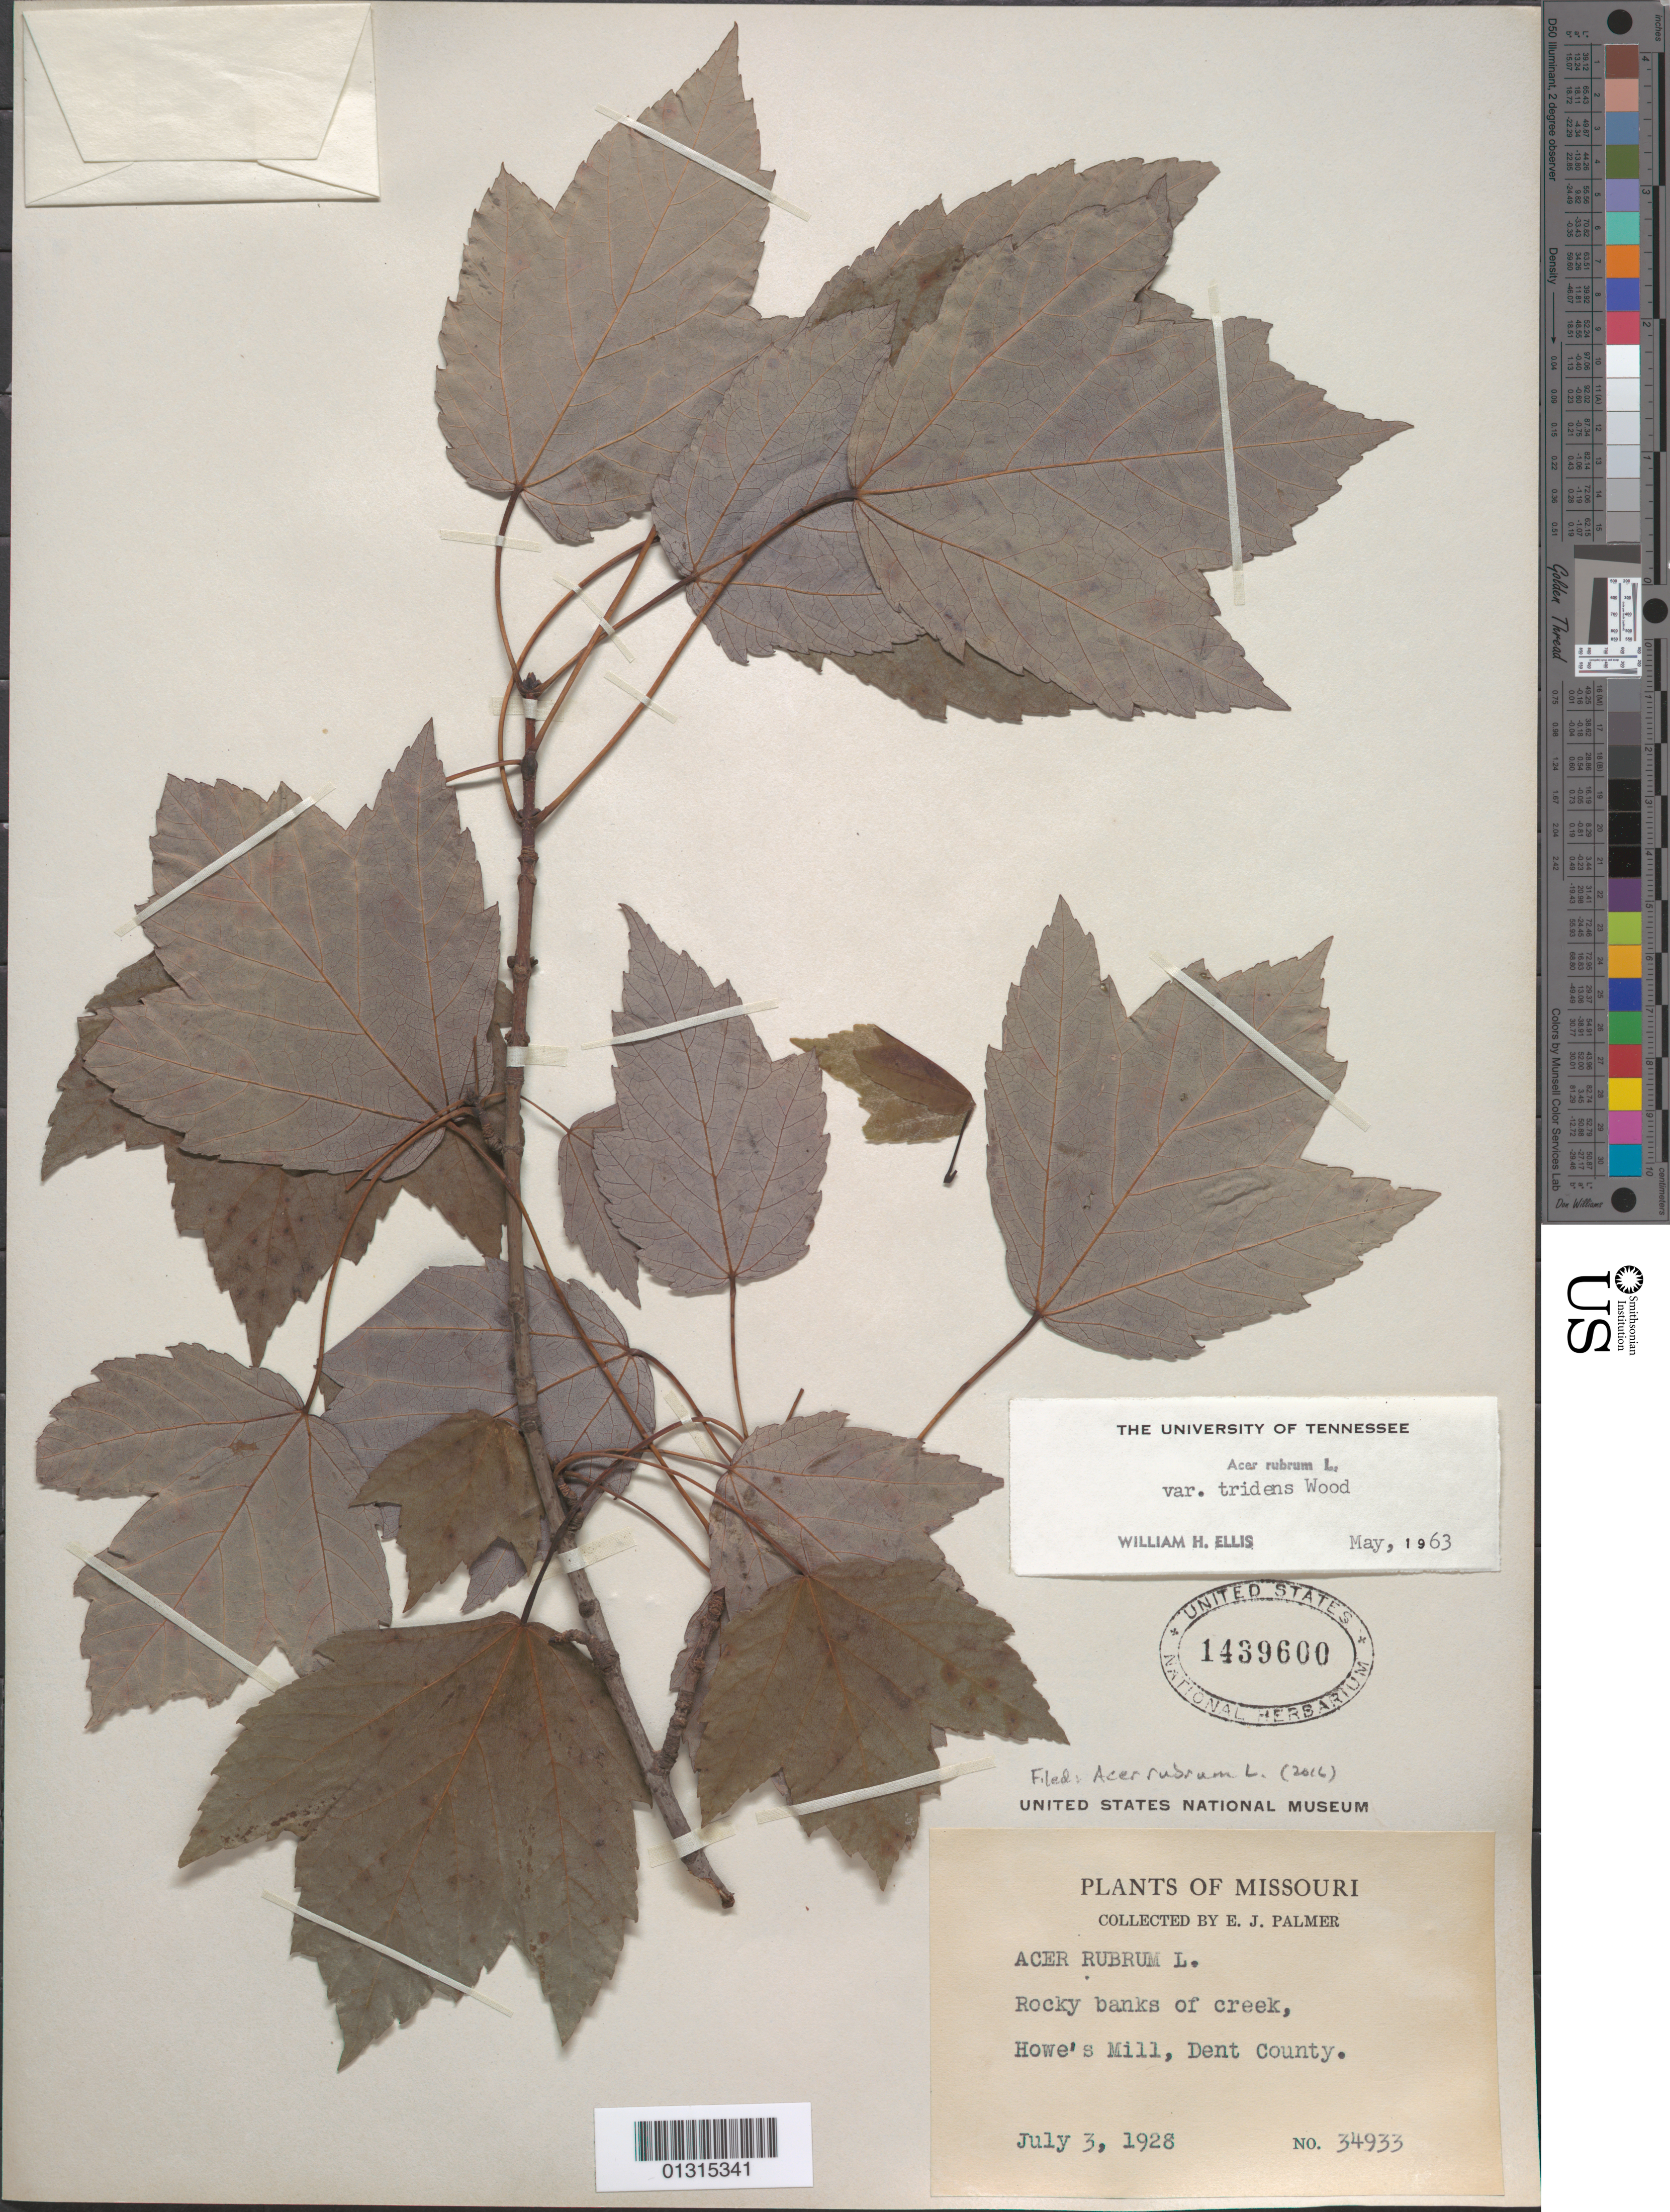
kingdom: Plantae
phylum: Tracheophyta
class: Magnoliopsida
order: Sapindales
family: Sapindaceae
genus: Acer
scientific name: Acer rubrum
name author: L.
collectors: E. J. Palmer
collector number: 34933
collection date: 1928-07-03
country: United States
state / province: Missouri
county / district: Dent County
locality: Dent County, Howe's Mill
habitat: Rocky banks of creek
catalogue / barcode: US 1439600